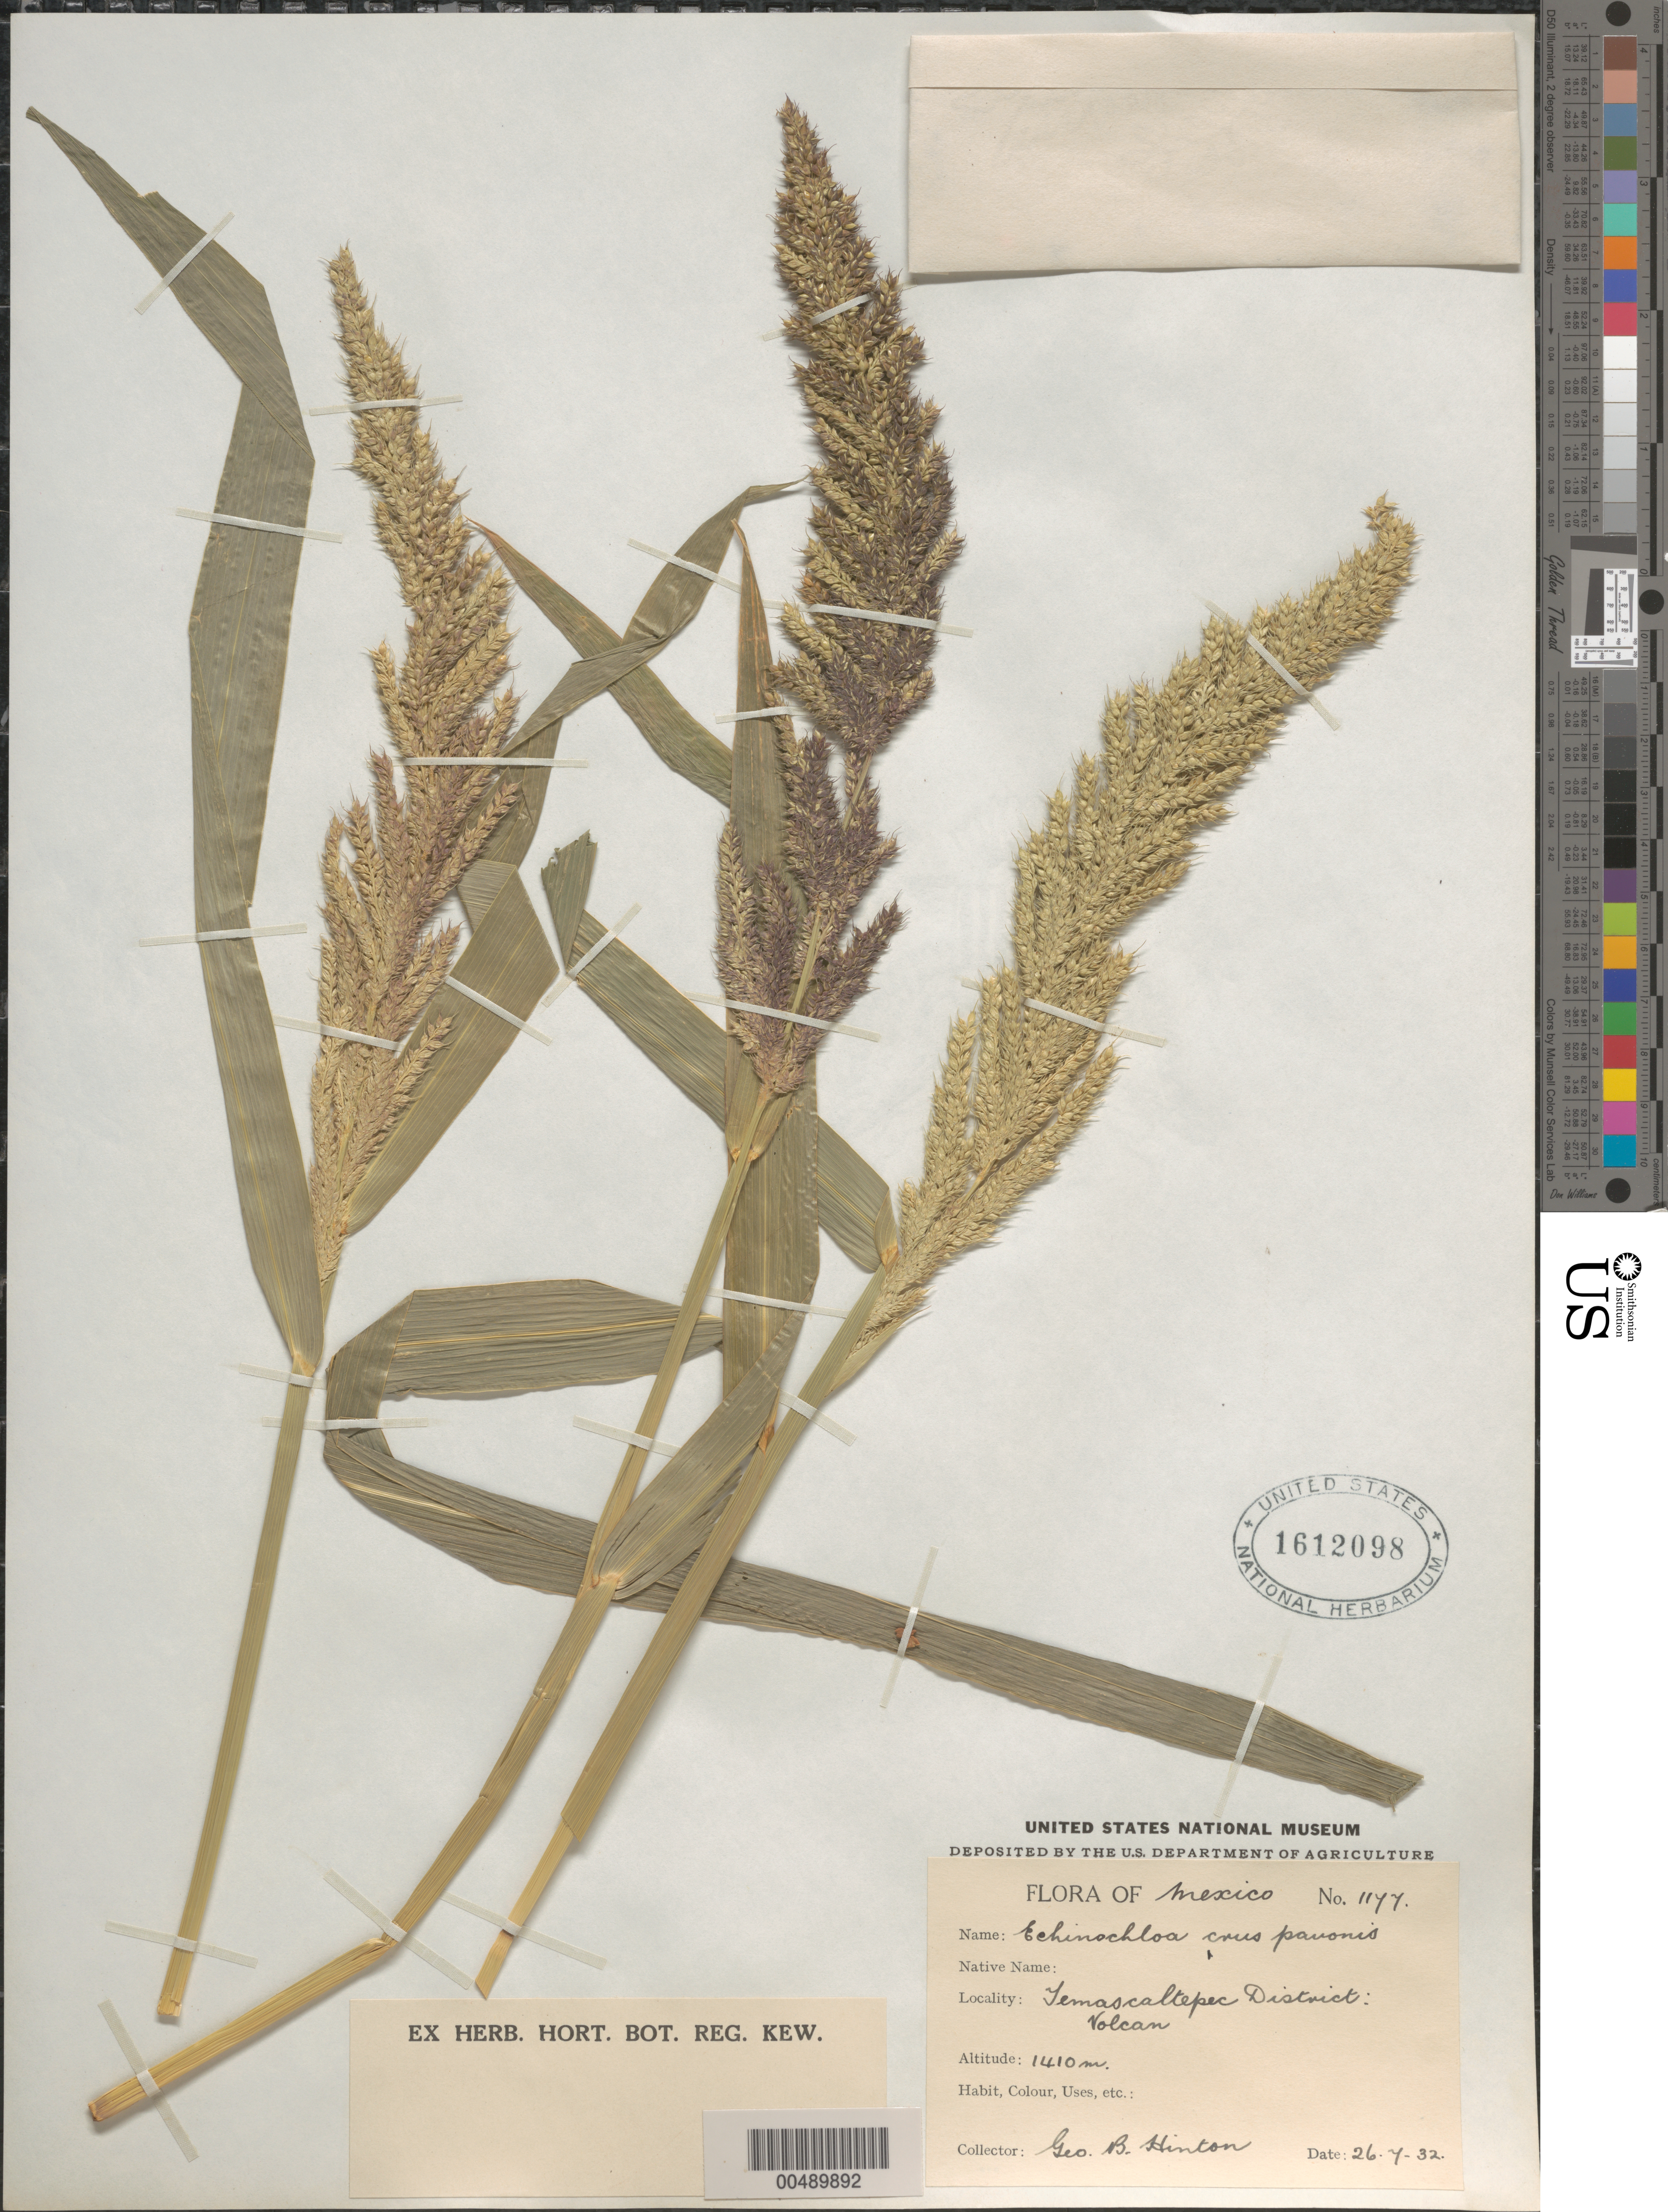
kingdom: Plantae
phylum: Tracheophyta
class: Liliopsida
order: Poales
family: Poaceae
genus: Echinochloa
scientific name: Echinochloa crus-pavonis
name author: (Kunth) Schult.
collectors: G. B. Hinton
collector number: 1177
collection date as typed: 26 Jul 1932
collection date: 1932-07-26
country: Mexico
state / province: México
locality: Temascaltepec Dist, Volcan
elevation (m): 1410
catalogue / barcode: US 1612098